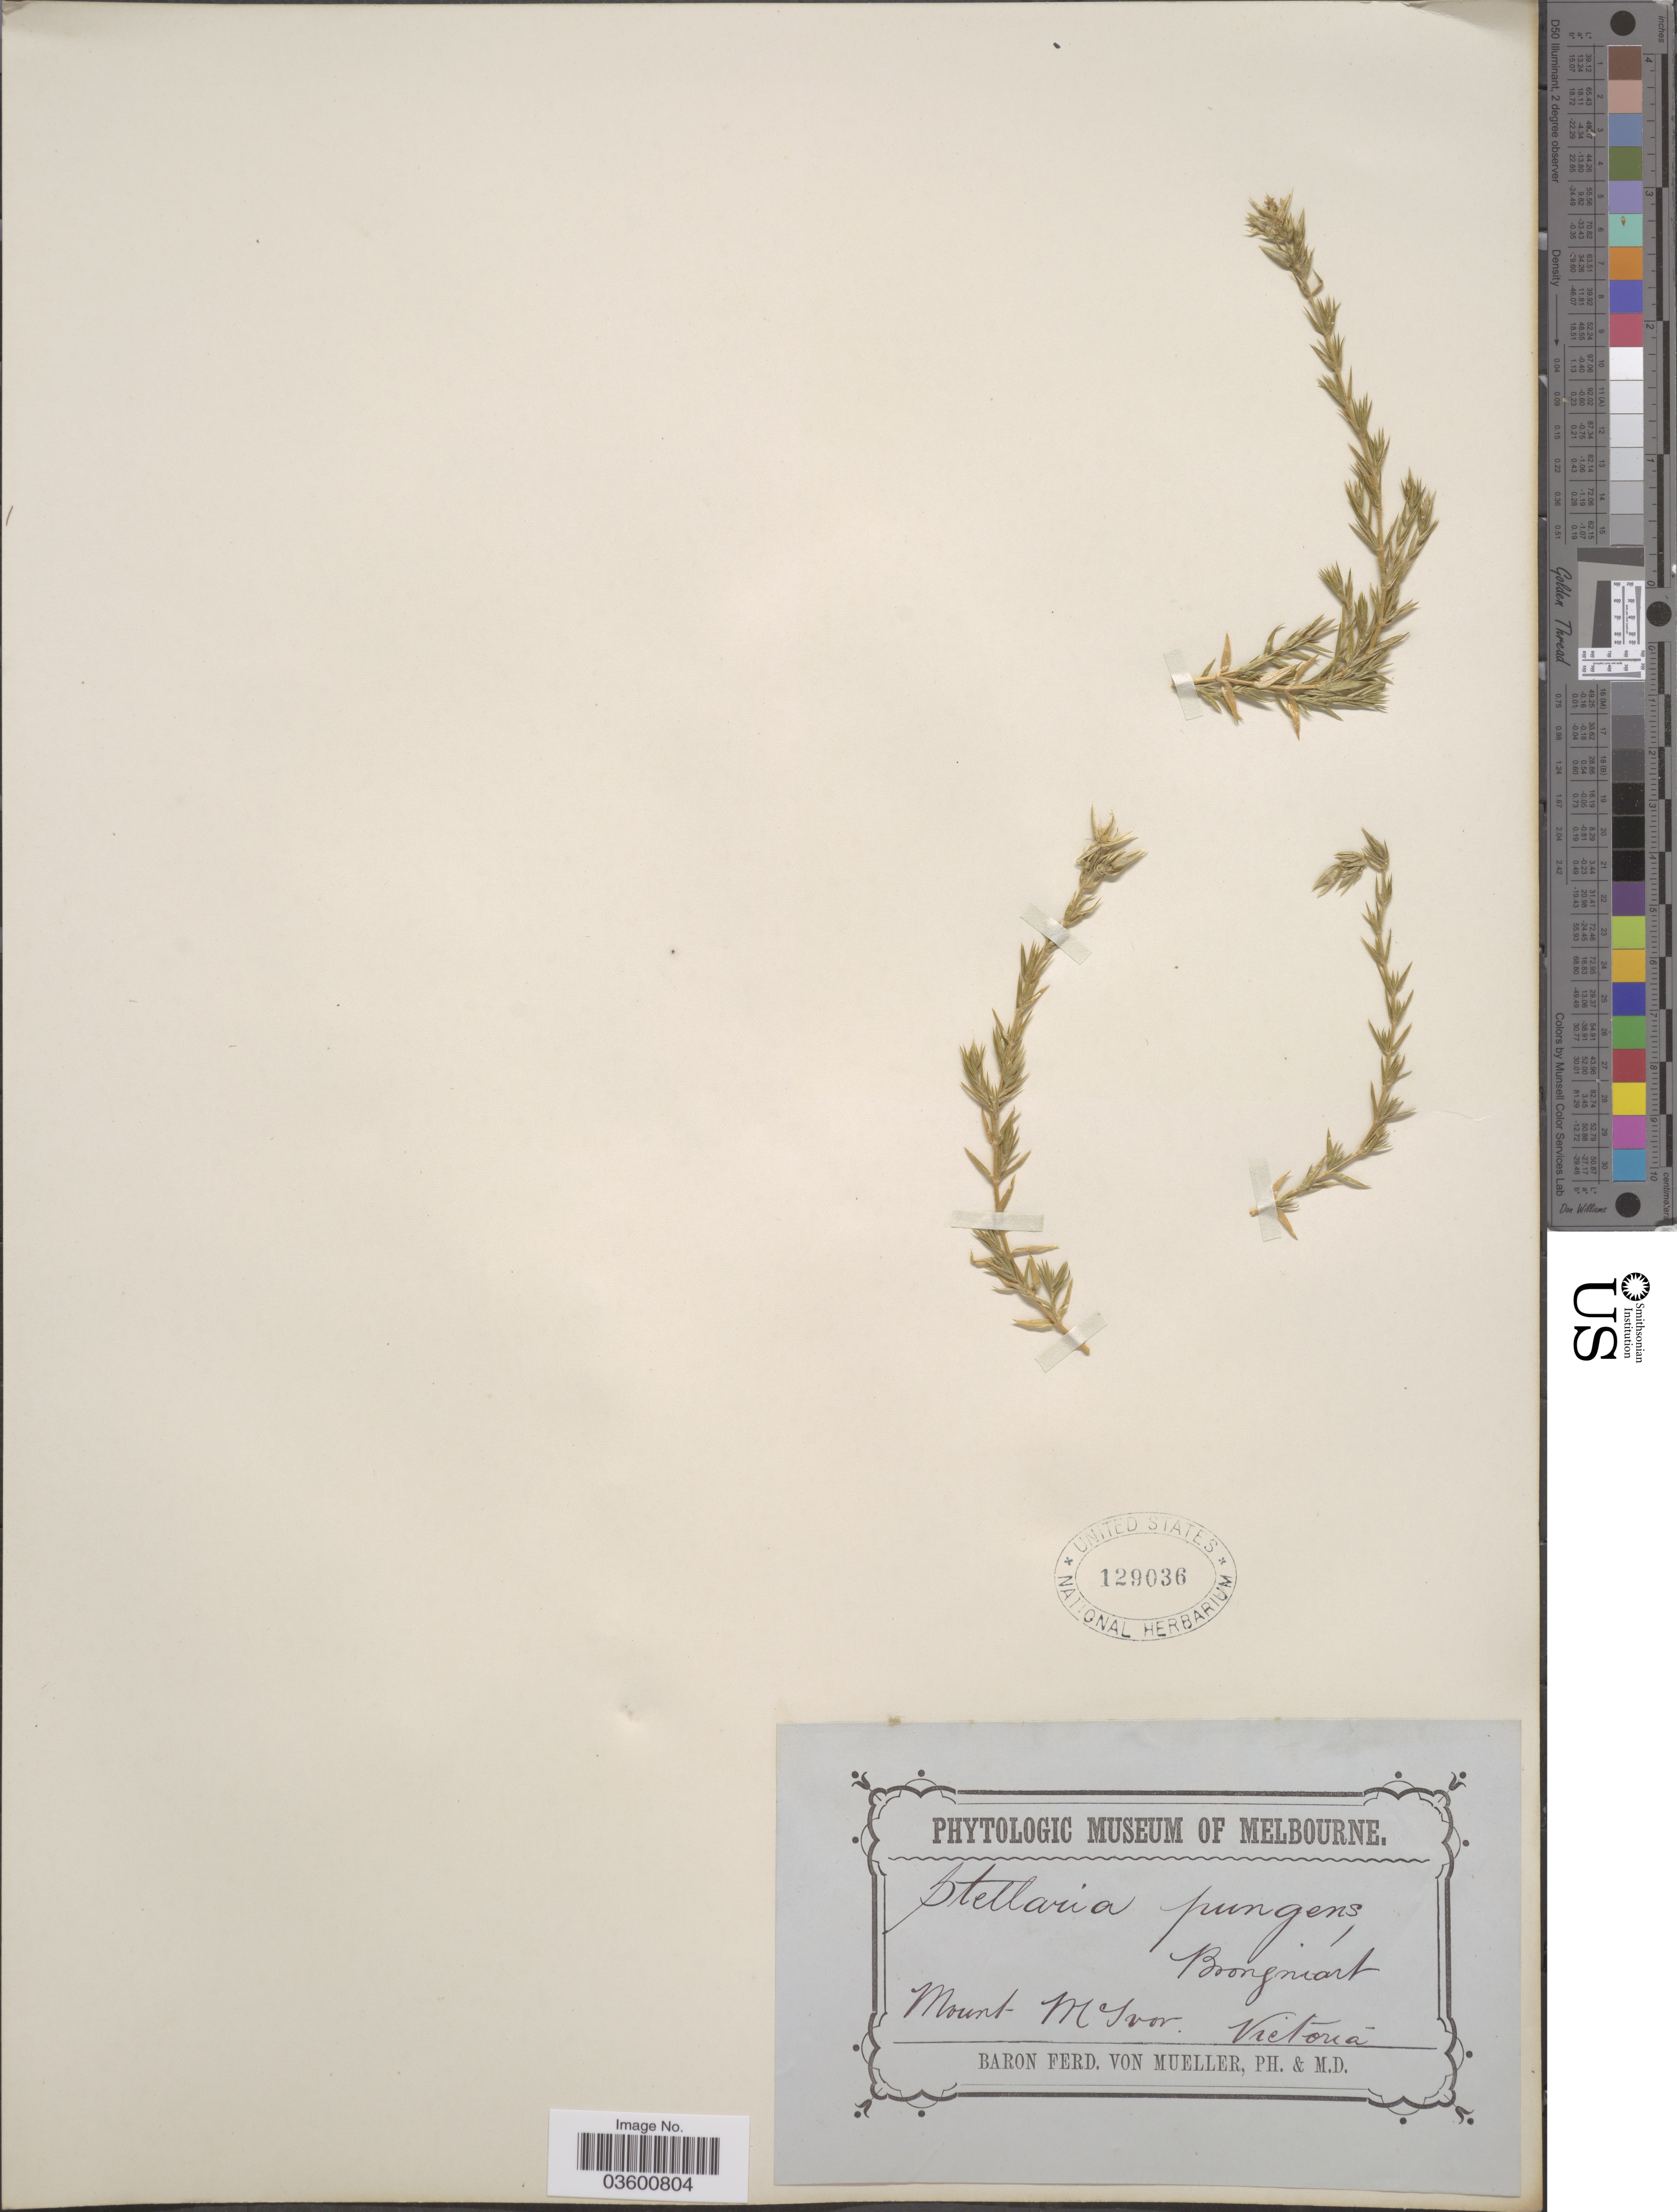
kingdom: Plantae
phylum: Tracheophyta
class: Magnoliopsida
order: Caryophyllales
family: Caryophyllaceae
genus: Stellaria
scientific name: Stellaria pungens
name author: Brongn.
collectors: F. von Mueller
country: Australia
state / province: Victoria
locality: Mount McIvor. Victoria.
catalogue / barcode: US 129036